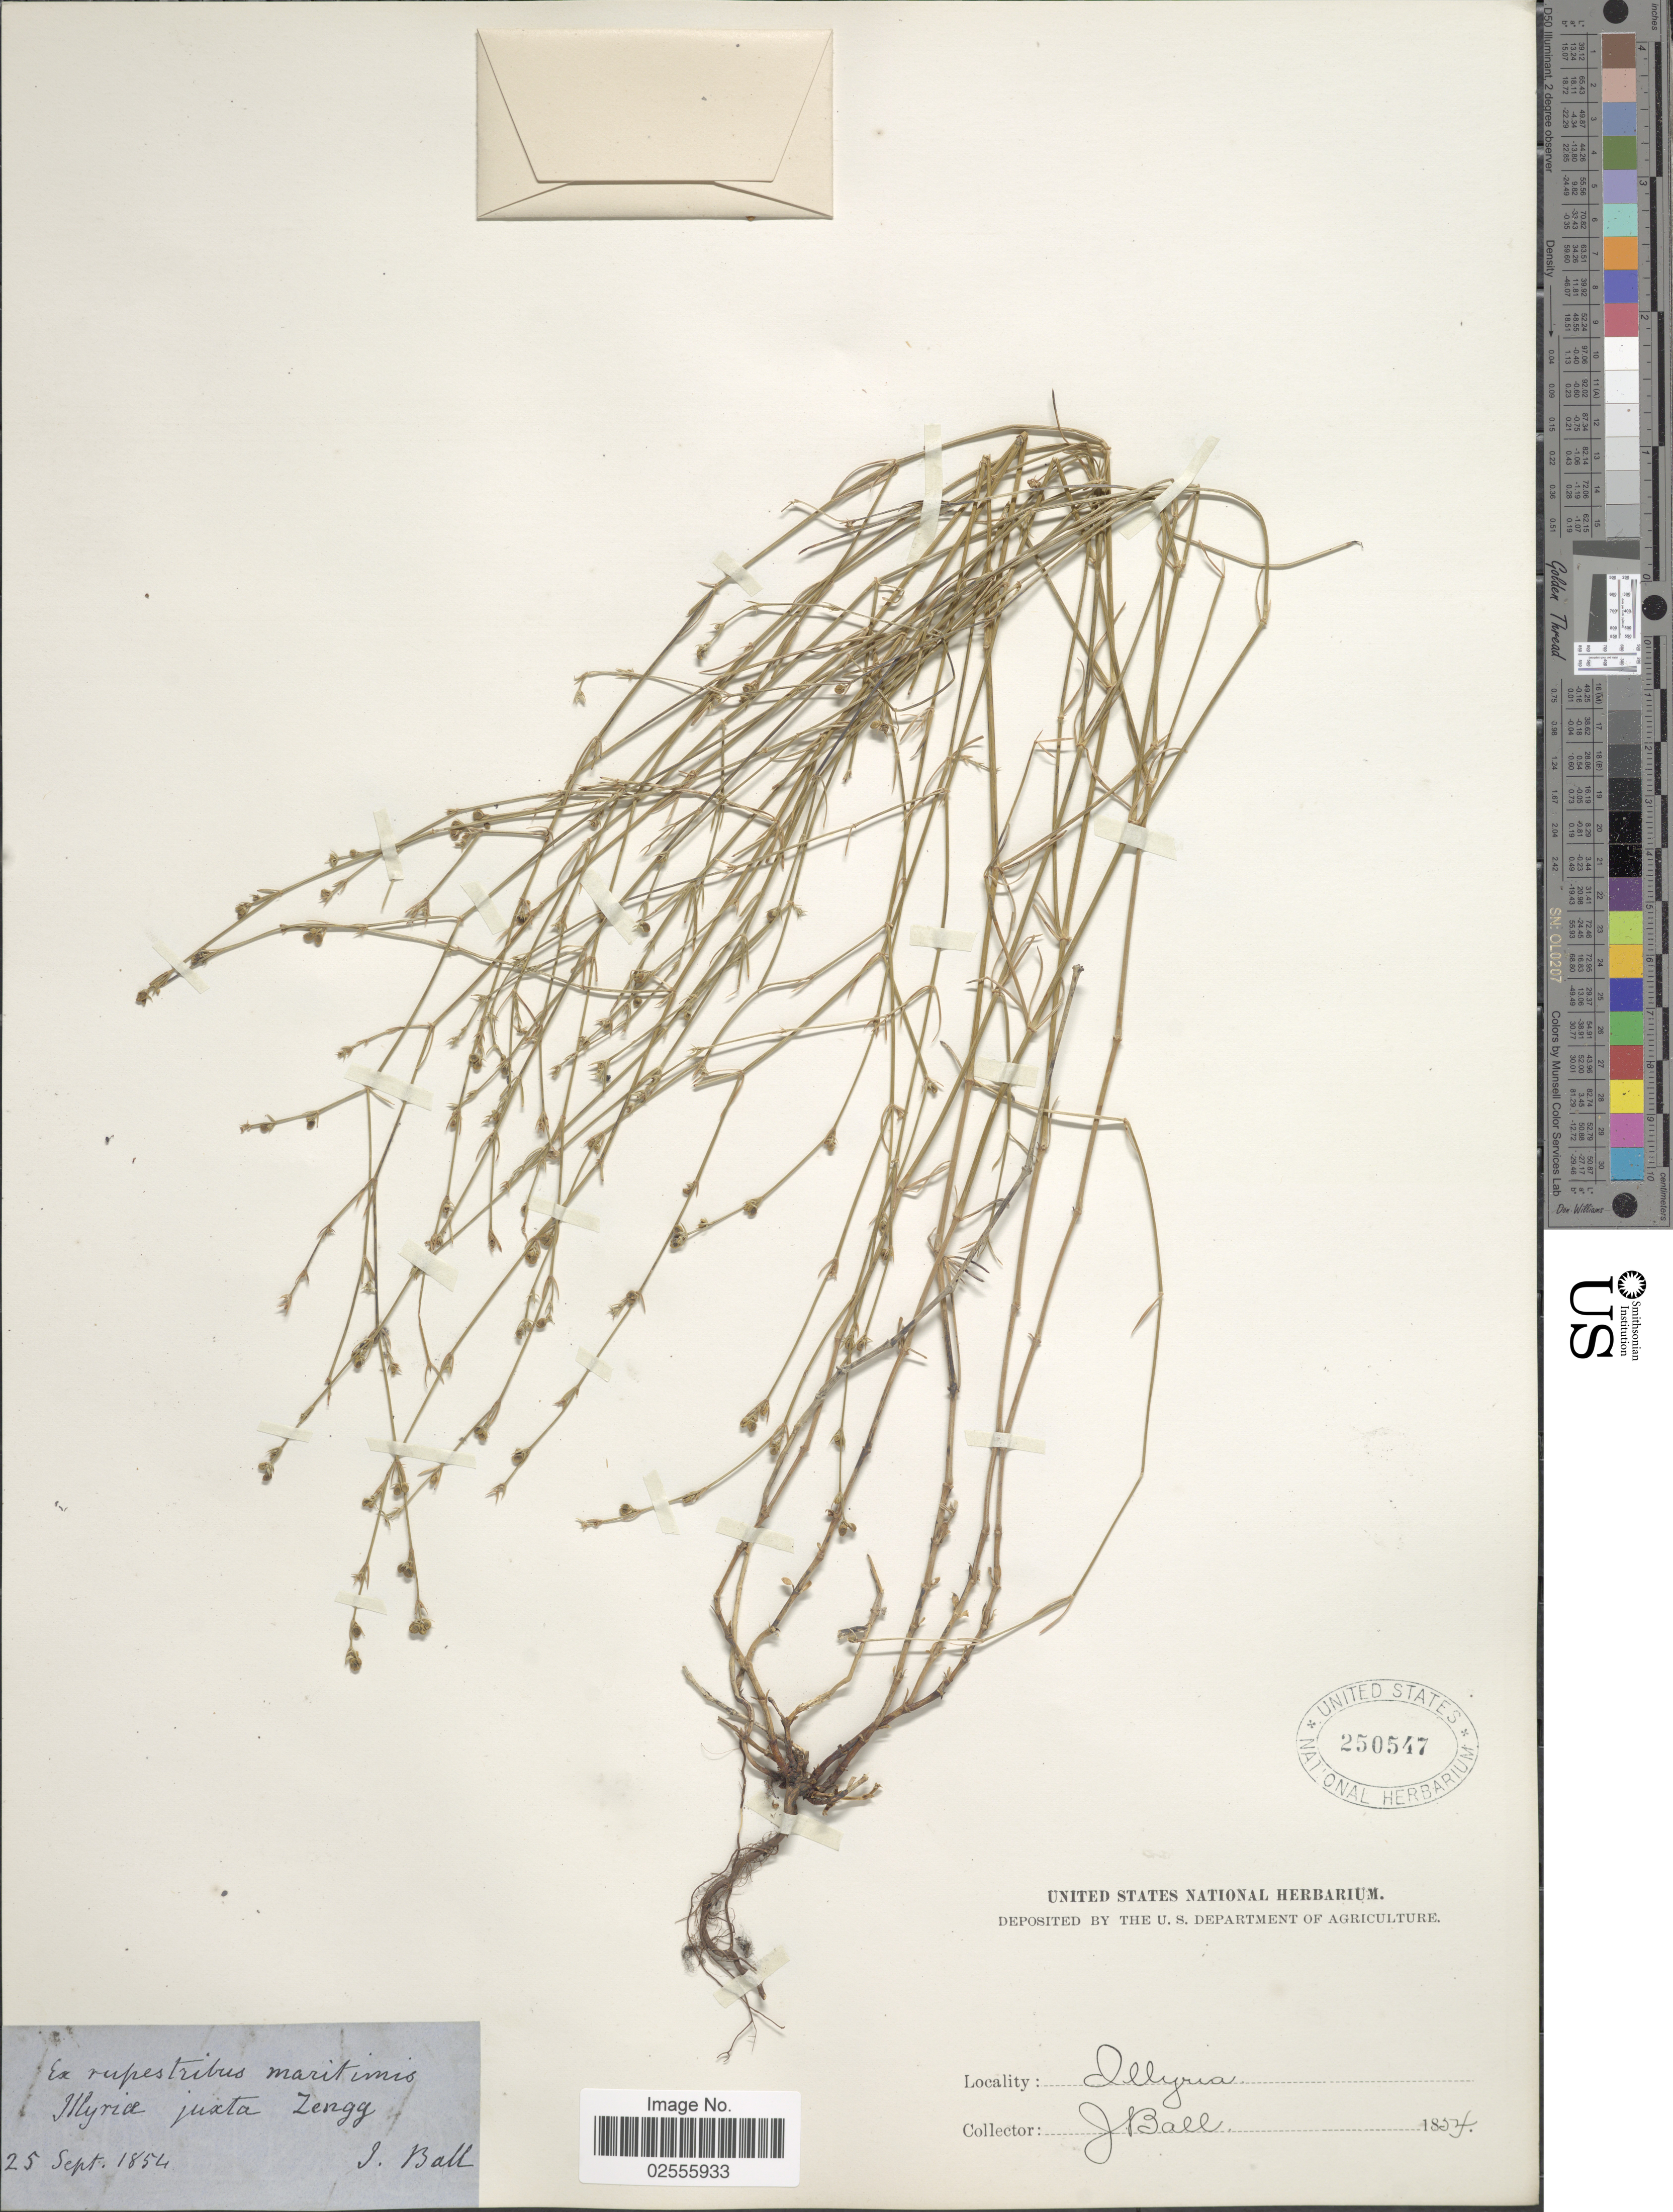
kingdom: Plantae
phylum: Tracheophyta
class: Magnoliopsida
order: Gentianales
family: Rubiaceae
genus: Asperula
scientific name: Asperula sp.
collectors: J. Ball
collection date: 1854-09-25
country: Croatia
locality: Rupestribus maritimis Illyria juxta Zengg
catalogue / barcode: US 250547